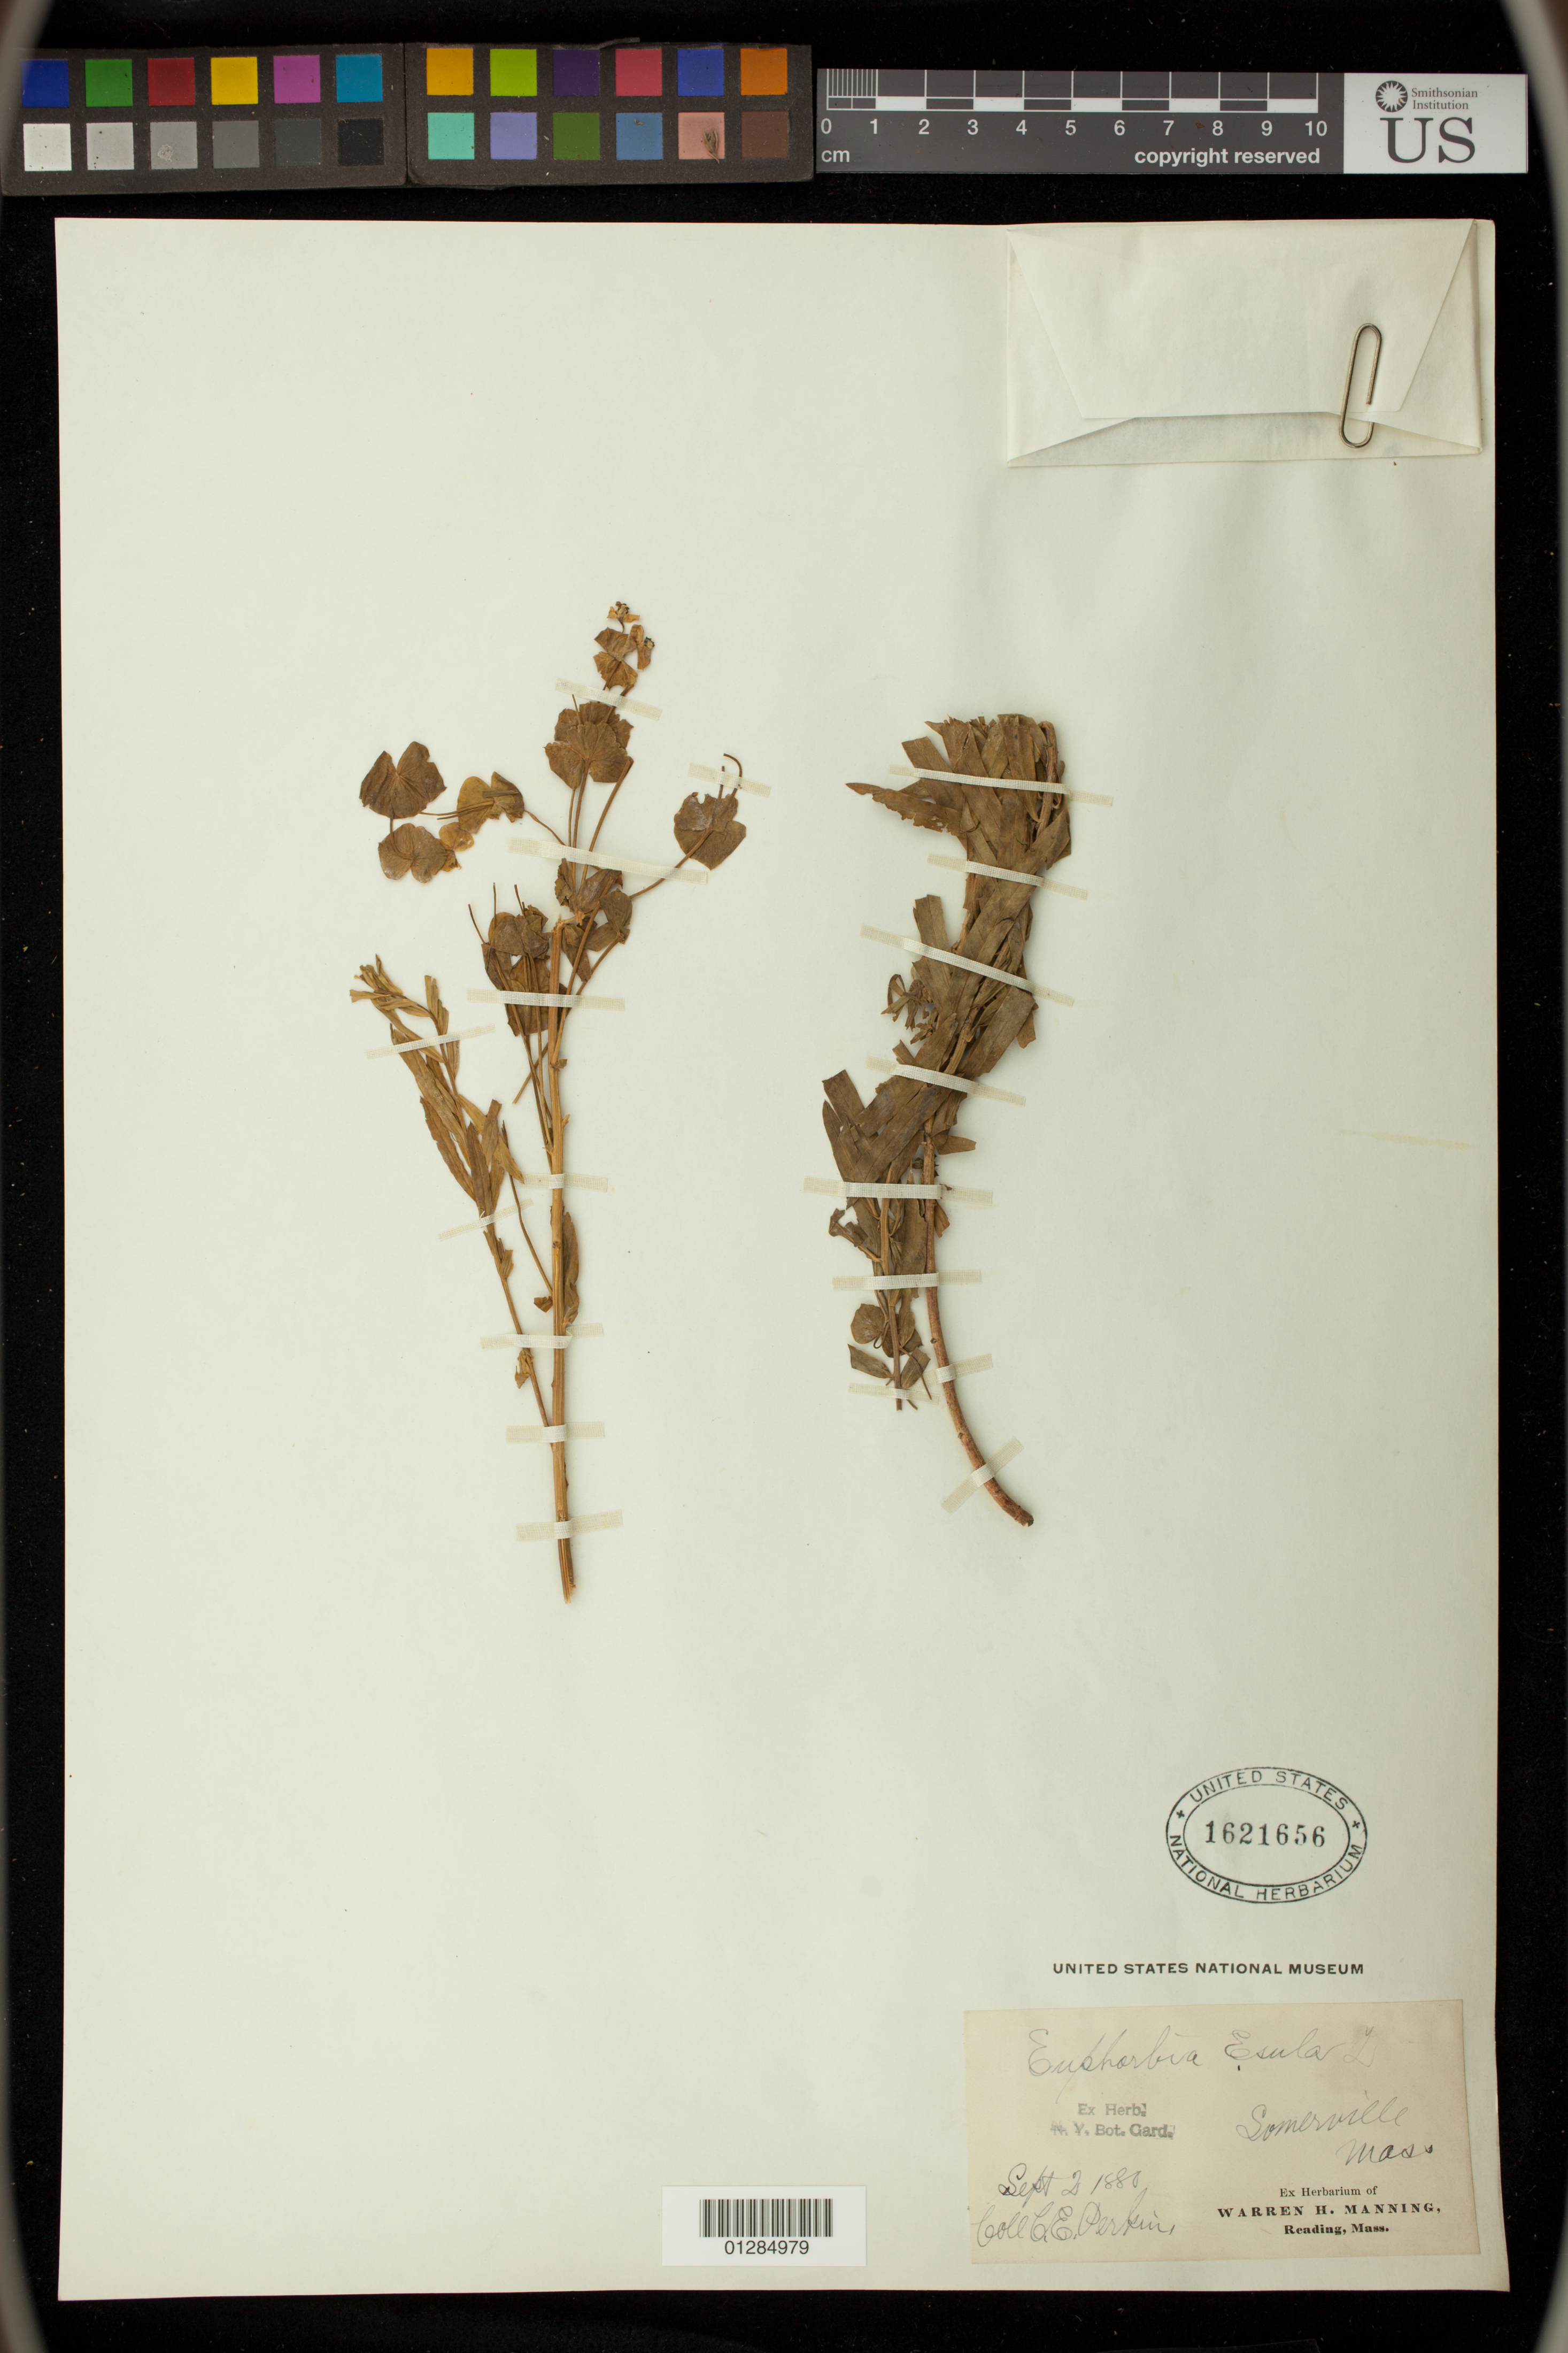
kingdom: Plantae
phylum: Tracheophyta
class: Magnoliopsida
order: Malpighiales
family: Euphorbiaceae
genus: Euphorbia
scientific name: Euphorbia esula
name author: L.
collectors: E. Perkins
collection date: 1880-09-02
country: United States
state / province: Massachusetts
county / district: Middlesex County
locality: Somerville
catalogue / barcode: US 1621656